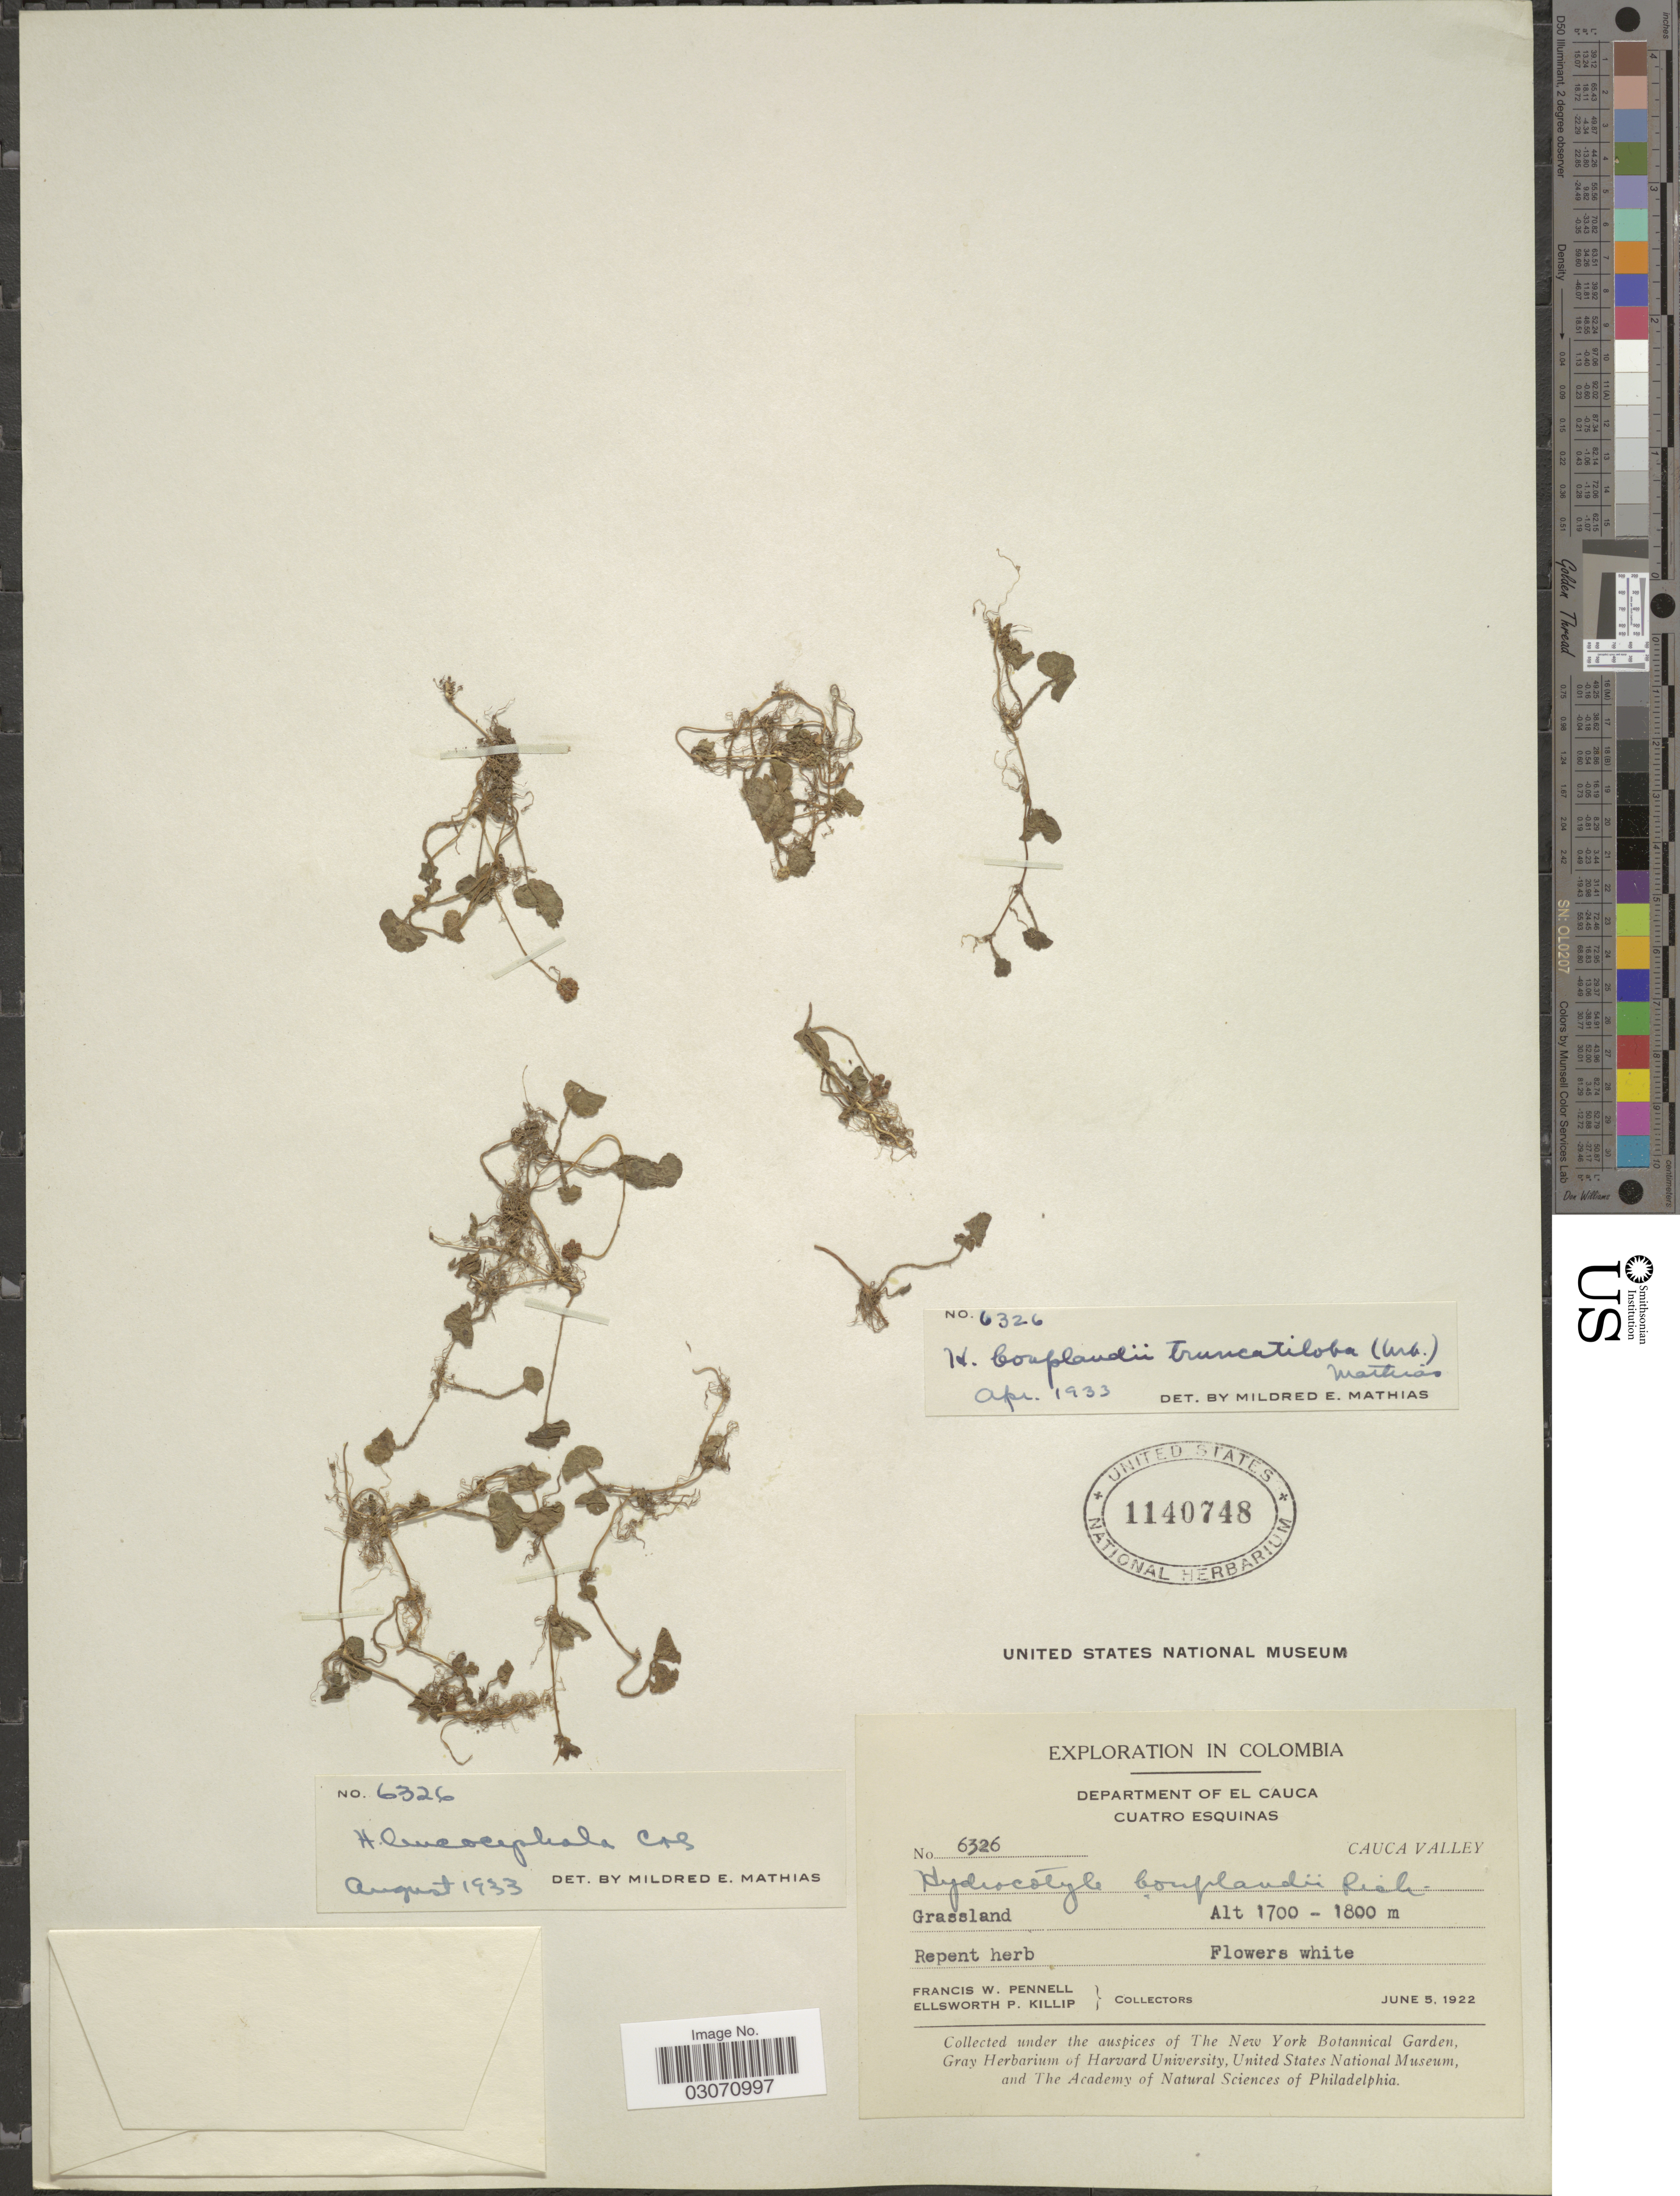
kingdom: Plantae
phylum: Tracheophyta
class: Magnoliopsida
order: Apiales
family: Araliaceae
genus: Hydrocotyle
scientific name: Hydrocotyle leucocephala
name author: Cham. & Schltdl.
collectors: F. W. Pennell & E. P. Killip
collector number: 6326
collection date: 1922-06-05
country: Colombia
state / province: Cauca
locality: Department of El Cauca, Cuatro Esquinas, Cauca Valley.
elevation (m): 1700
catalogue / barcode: US 1140748